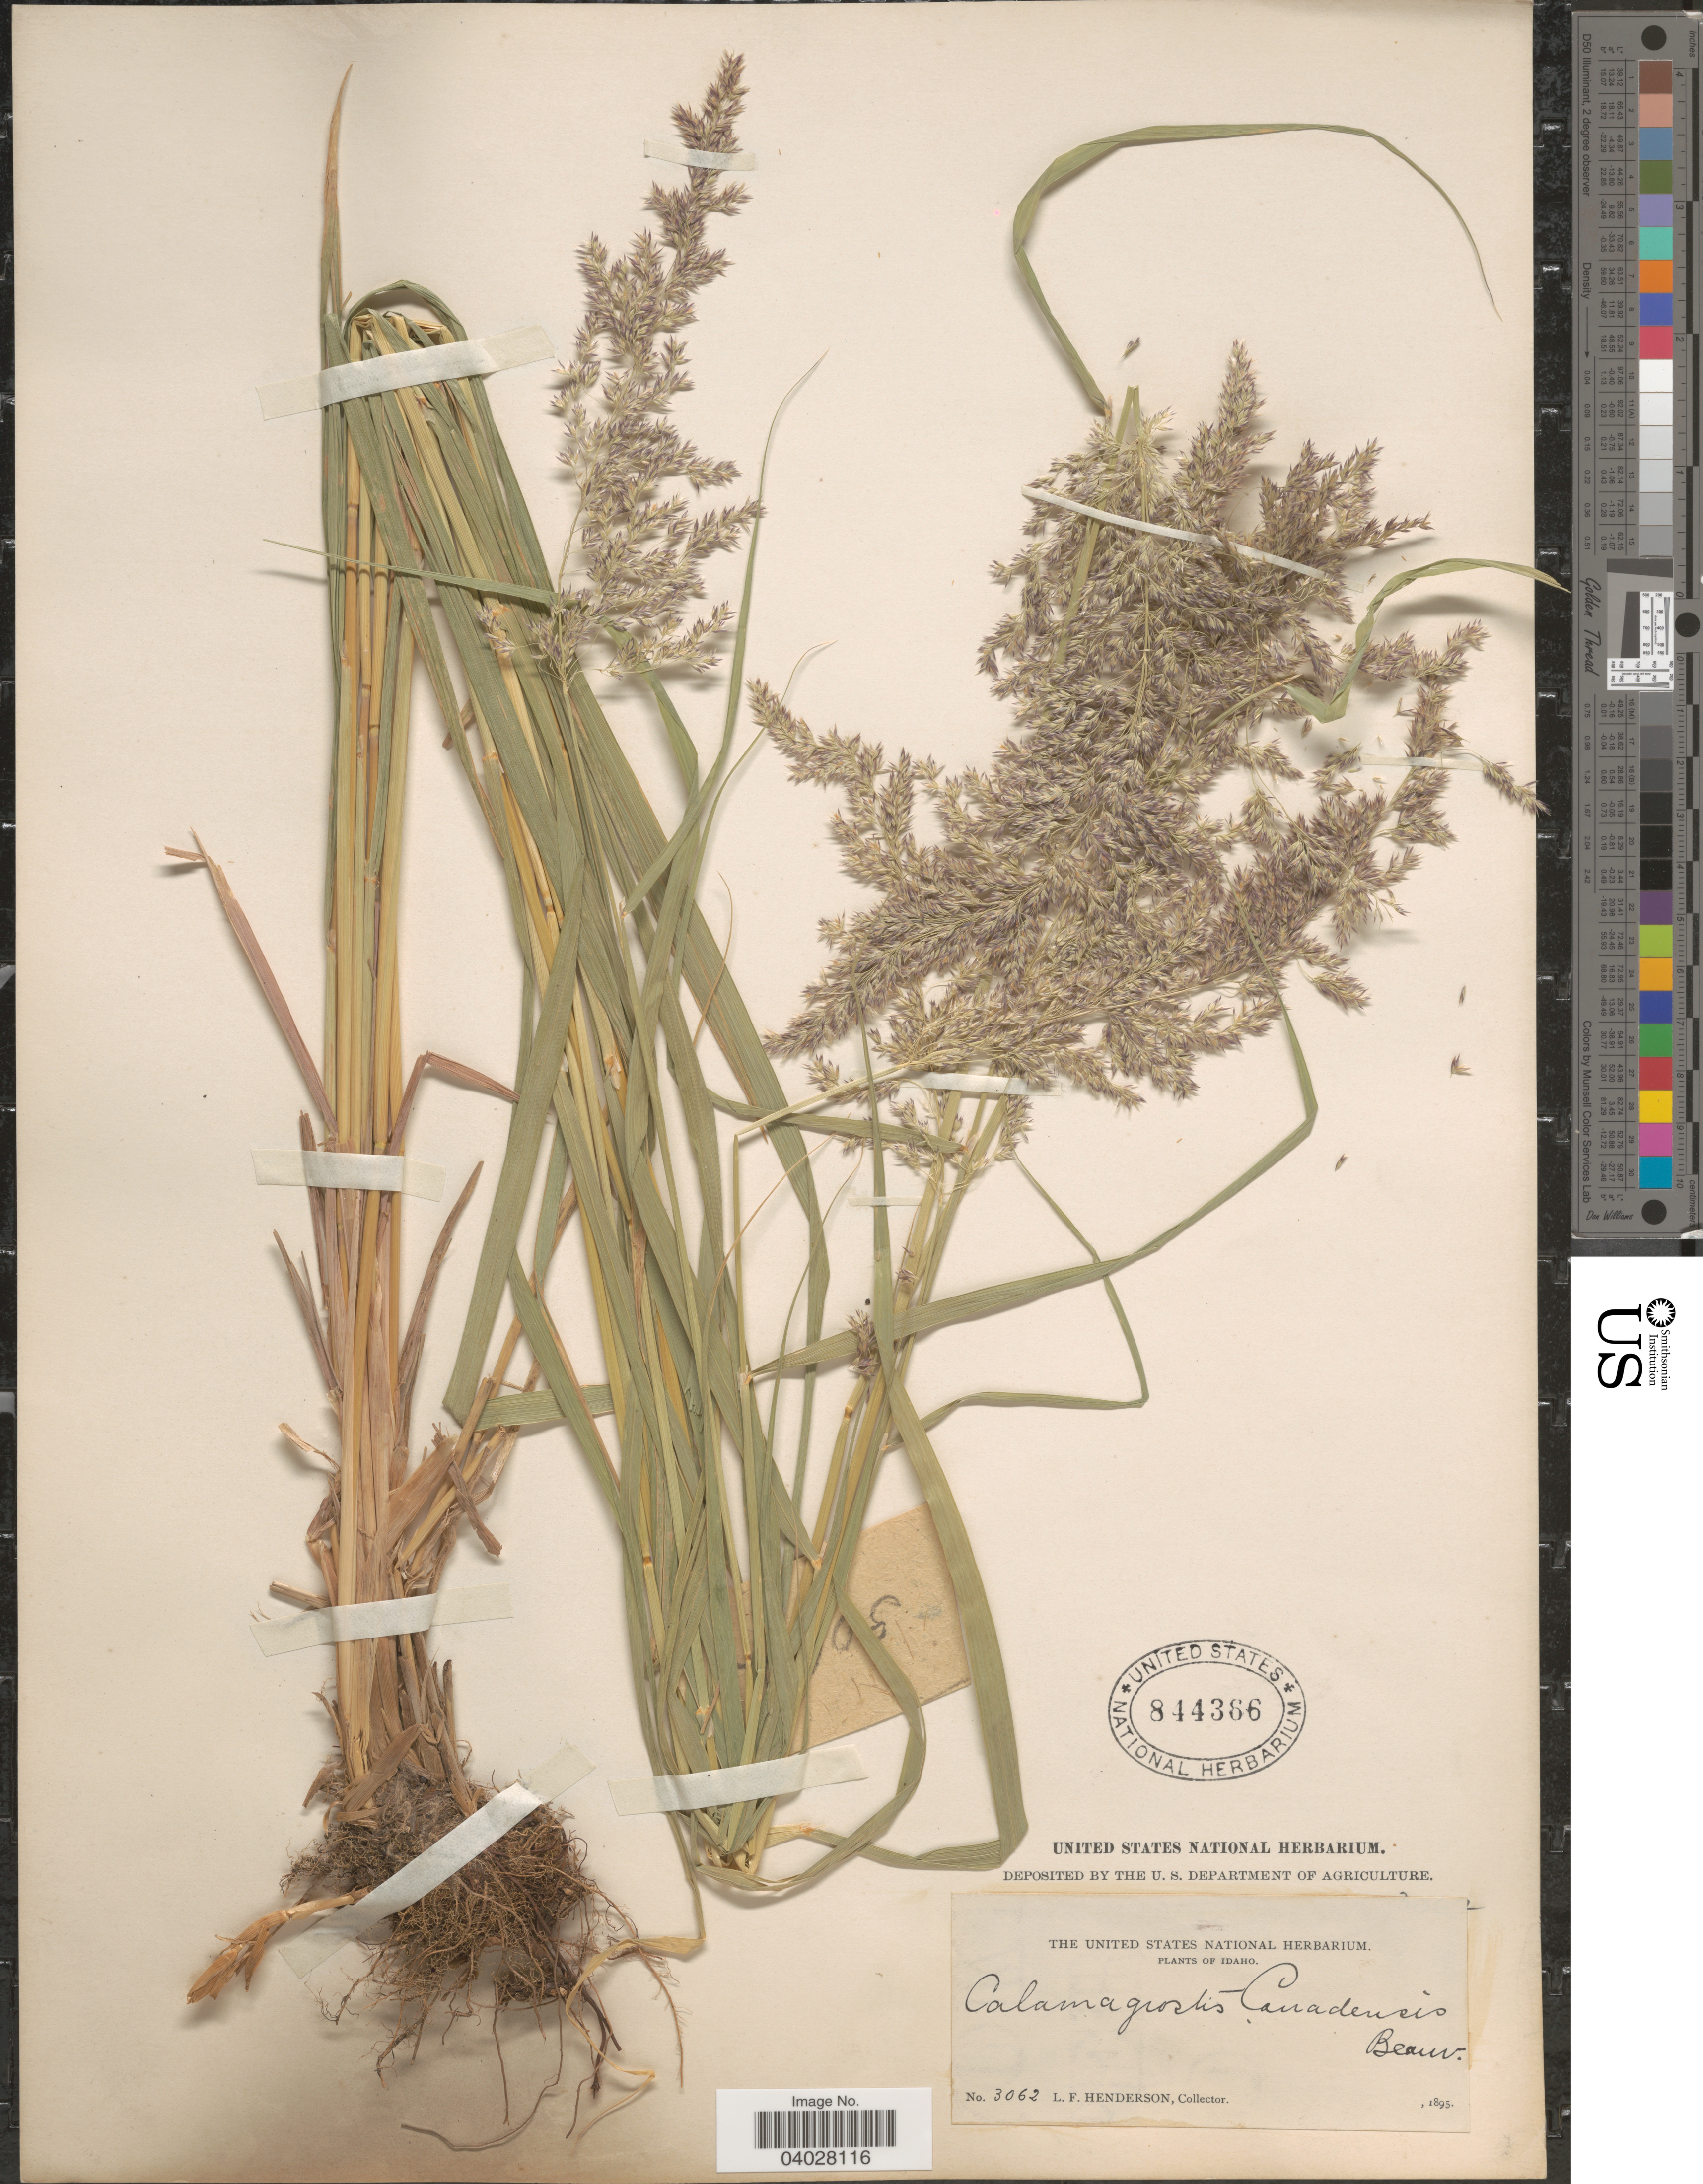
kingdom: Plantae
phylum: Tracheophyta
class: Liliopsida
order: Poales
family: Poaceae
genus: Calamagrostis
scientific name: Calamagrostis canadensis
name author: (Michx.) P. Beauv.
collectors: L. Henderson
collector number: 3062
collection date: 1895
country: United States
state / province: Idaho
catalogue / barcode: US 844366